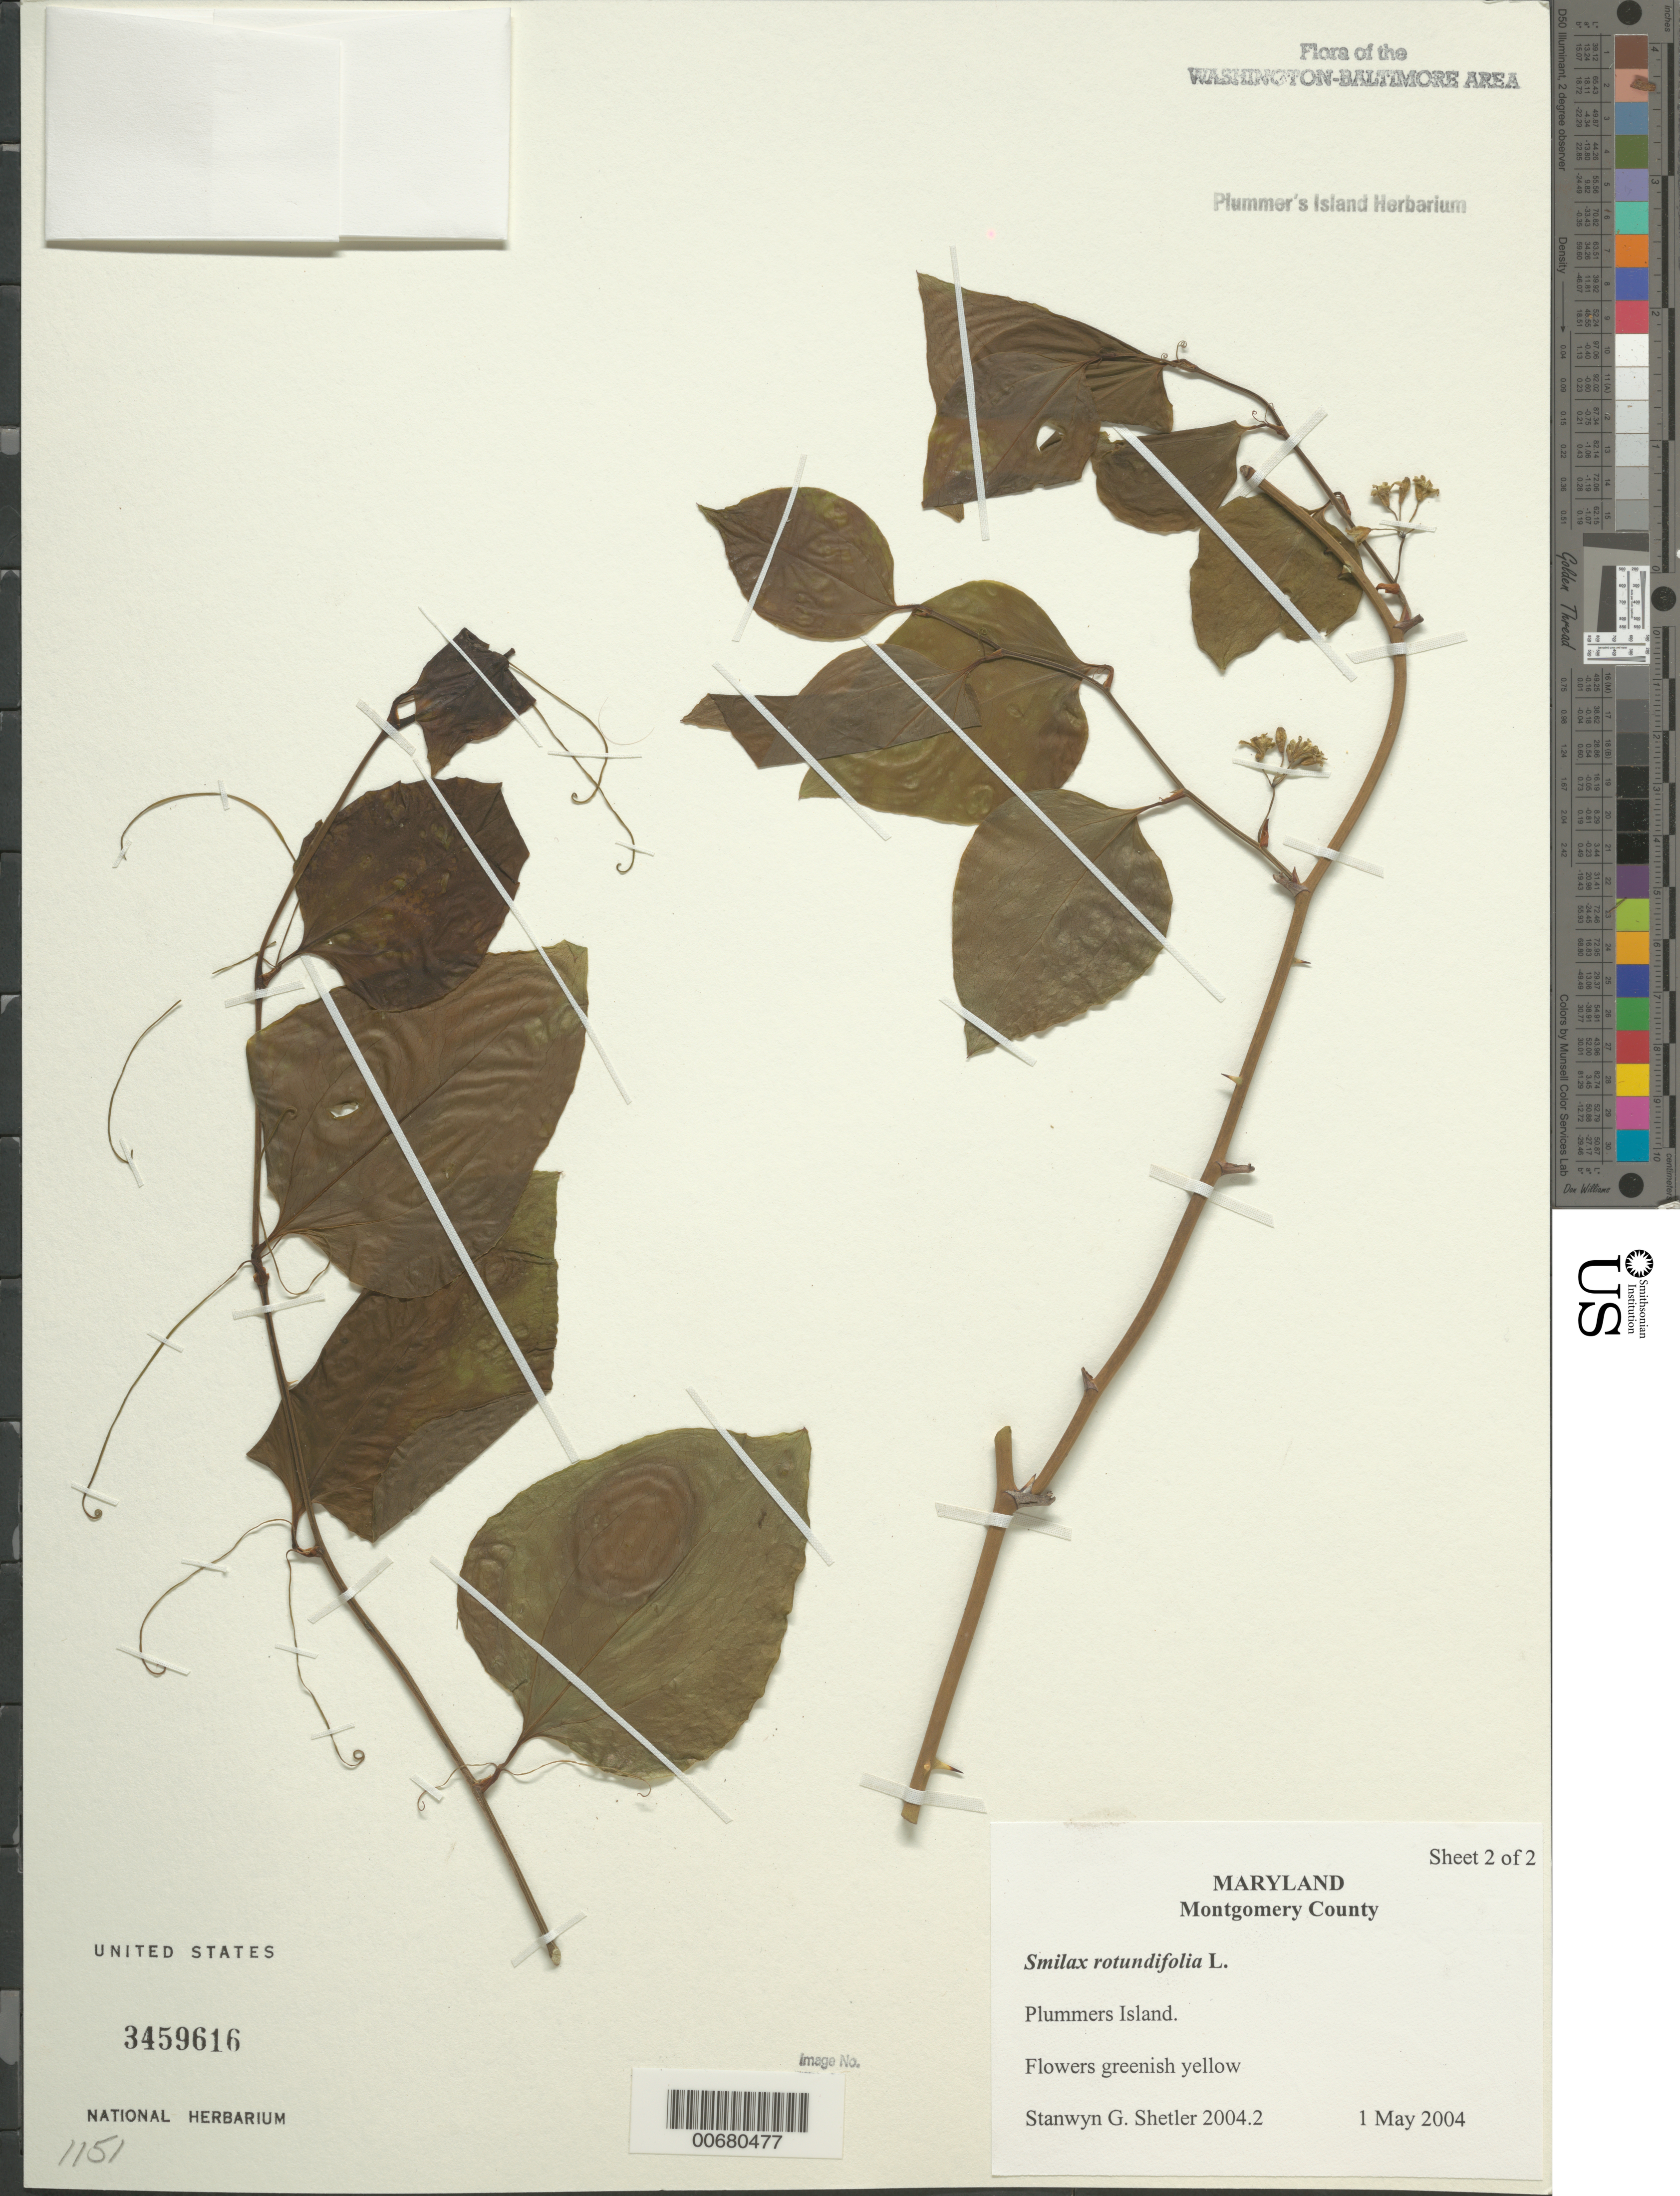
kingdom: Plantae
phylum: Tracheophyta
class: Liliopsida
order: Liliales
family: Smilacaceae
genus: Smilax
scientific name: Smilax rotundifolia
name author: L.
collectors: S. Shetler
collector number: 2004.2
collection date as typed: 1 May 2004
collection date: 2004-05-01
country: United States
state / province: Maryland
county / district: Montgomery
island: Plummers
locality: Plummers island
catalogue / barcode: US 3459616